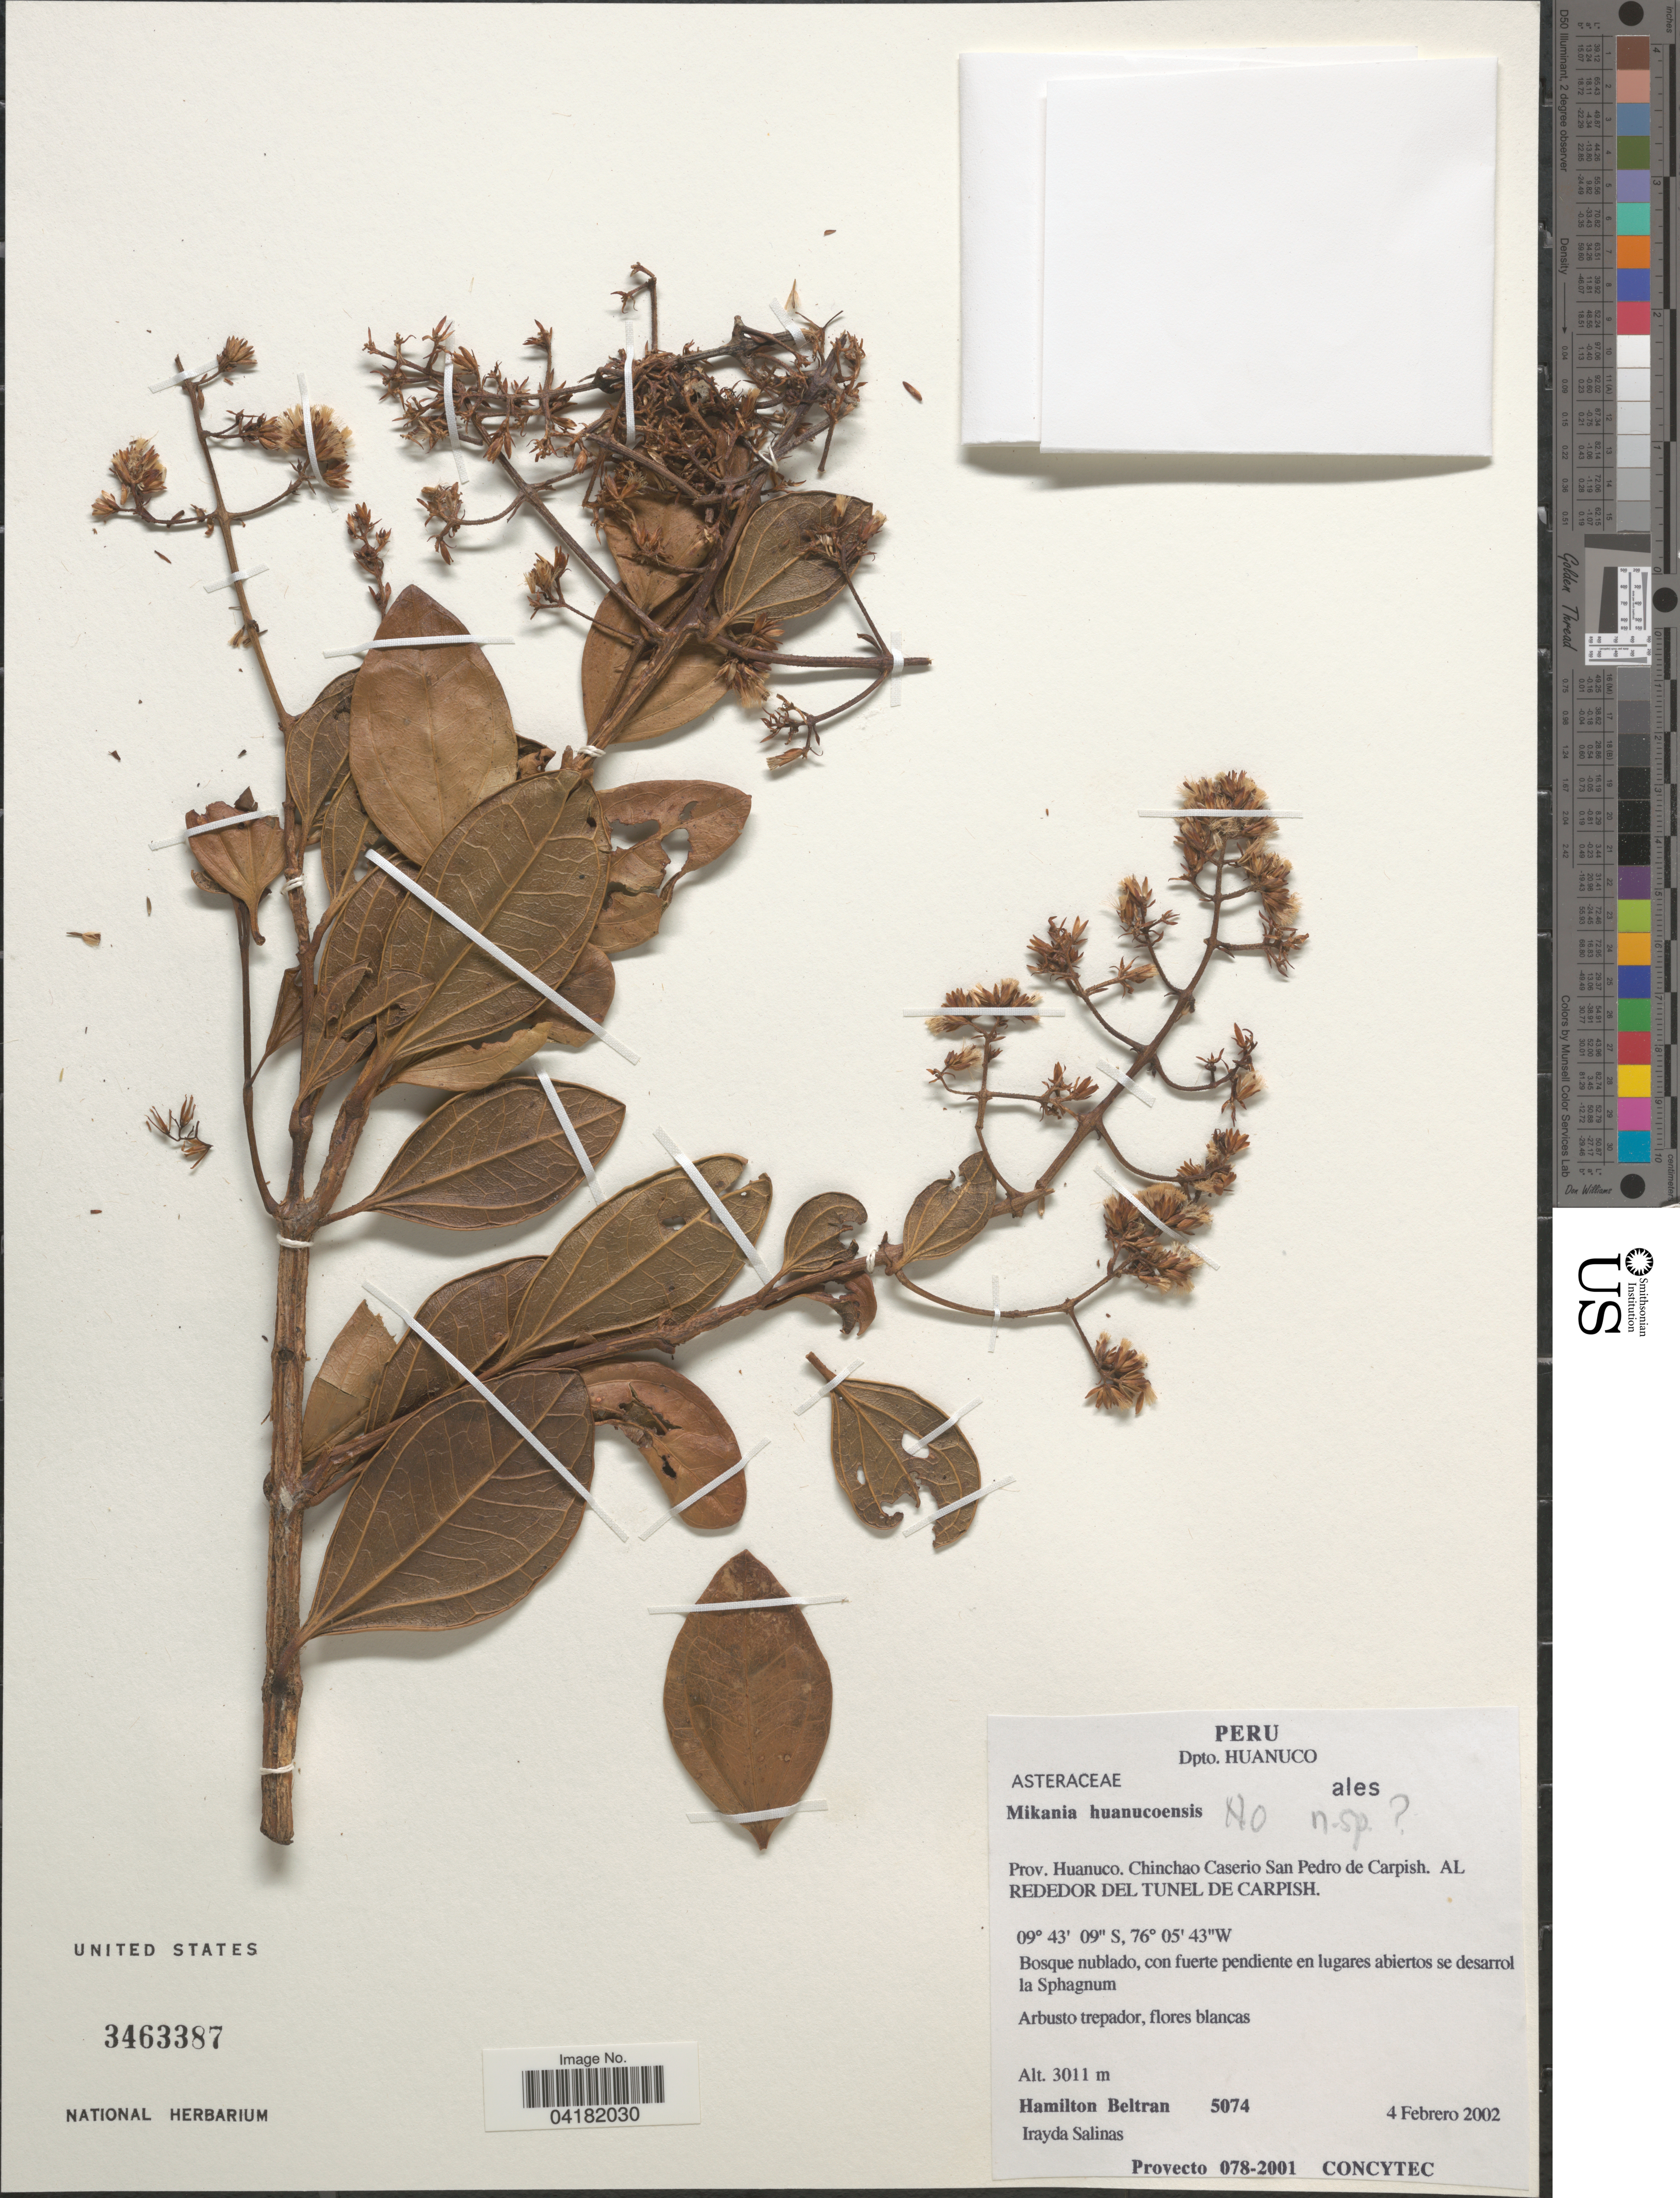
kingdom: Plantae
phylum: Tracheophyta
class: Magnoliopsida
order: Asterales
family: Asteraceae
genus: Mikania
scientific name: Mikania huanucoensis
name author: W.C. Holmes & McDaniel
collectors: H. Beltran & I. Salinas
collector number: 5074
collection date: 2002-02-04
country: Peru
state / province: Huanuco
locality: Dpto. Huanuco. Chinchao Caserio San Pedro de Carpish. Al Rededor del Tunel de Carpish.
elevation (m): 3011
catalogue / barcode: US 3463387